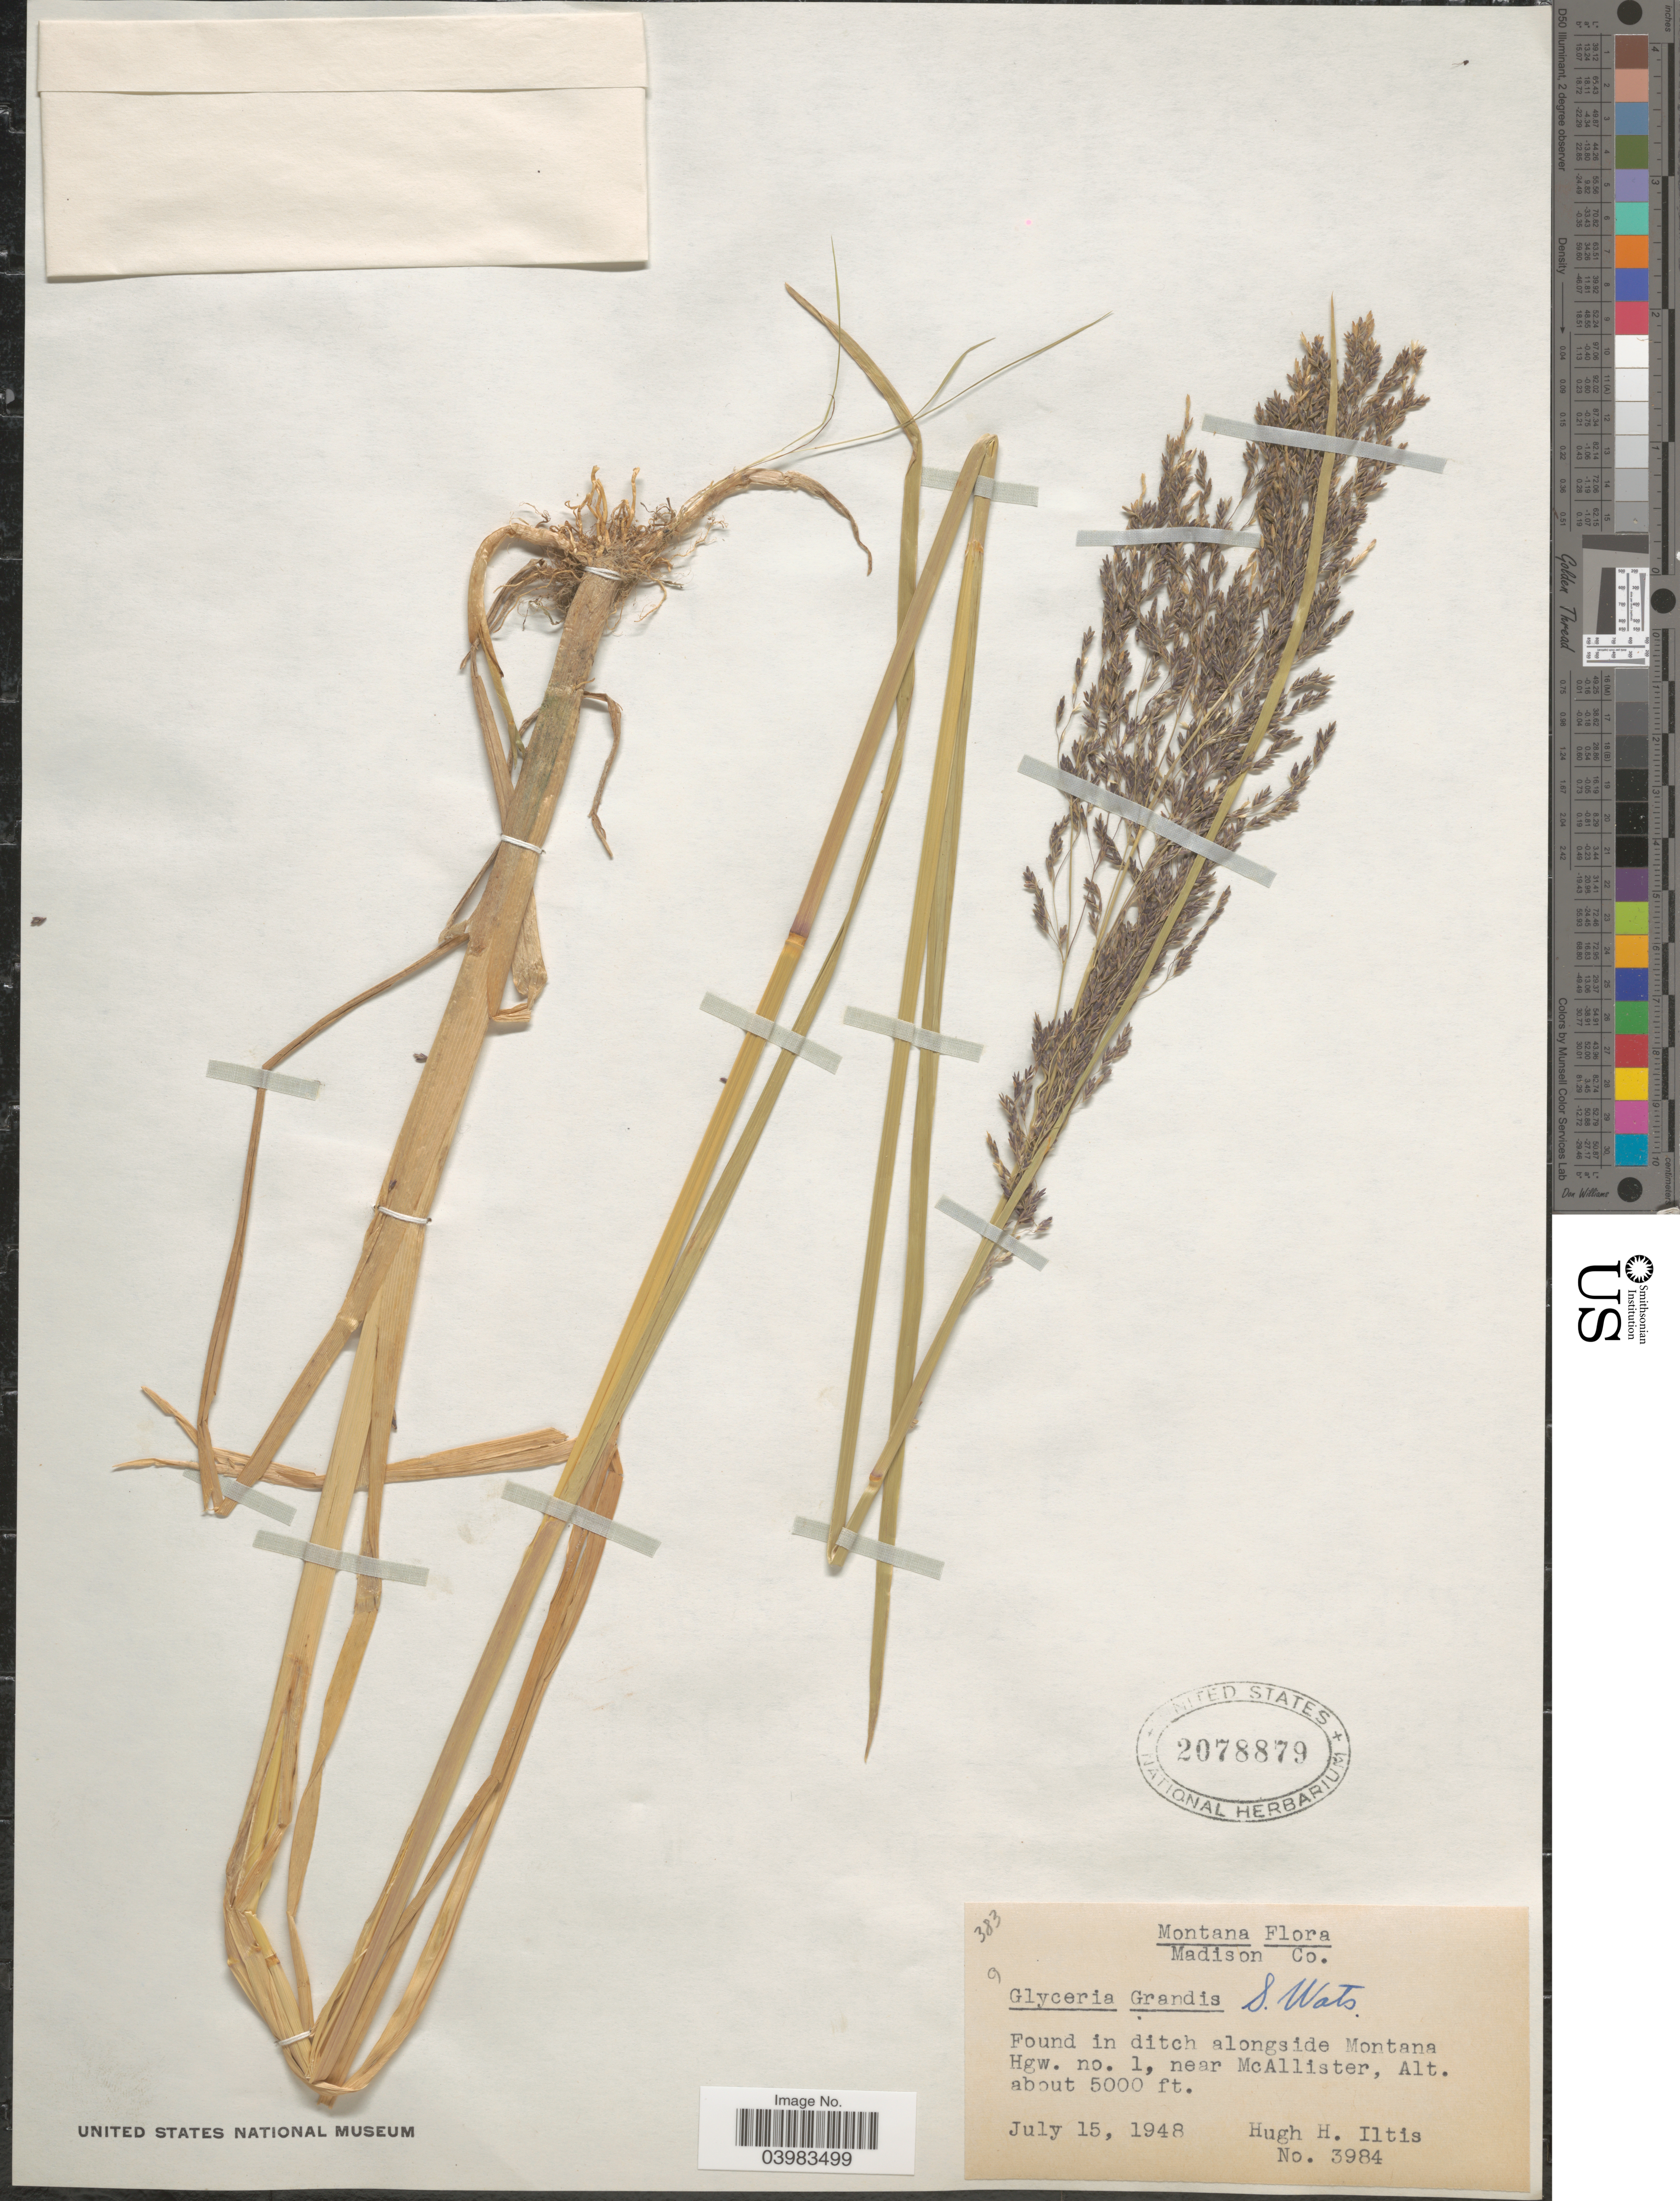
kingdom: Plantae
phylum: Tracheophyta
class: Liliopsida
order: Poales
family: Poaceae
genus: Glyceria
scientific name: Glyceria grandis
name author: S. Watson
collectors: H. H. Iltis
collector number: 3984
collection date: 1948-07-15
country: United States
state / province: Montana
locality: Madison Co. Found in ditch alongside Montana Hgw. no. 1, near McAllistar.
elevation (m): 1524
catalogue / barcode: US 2078879